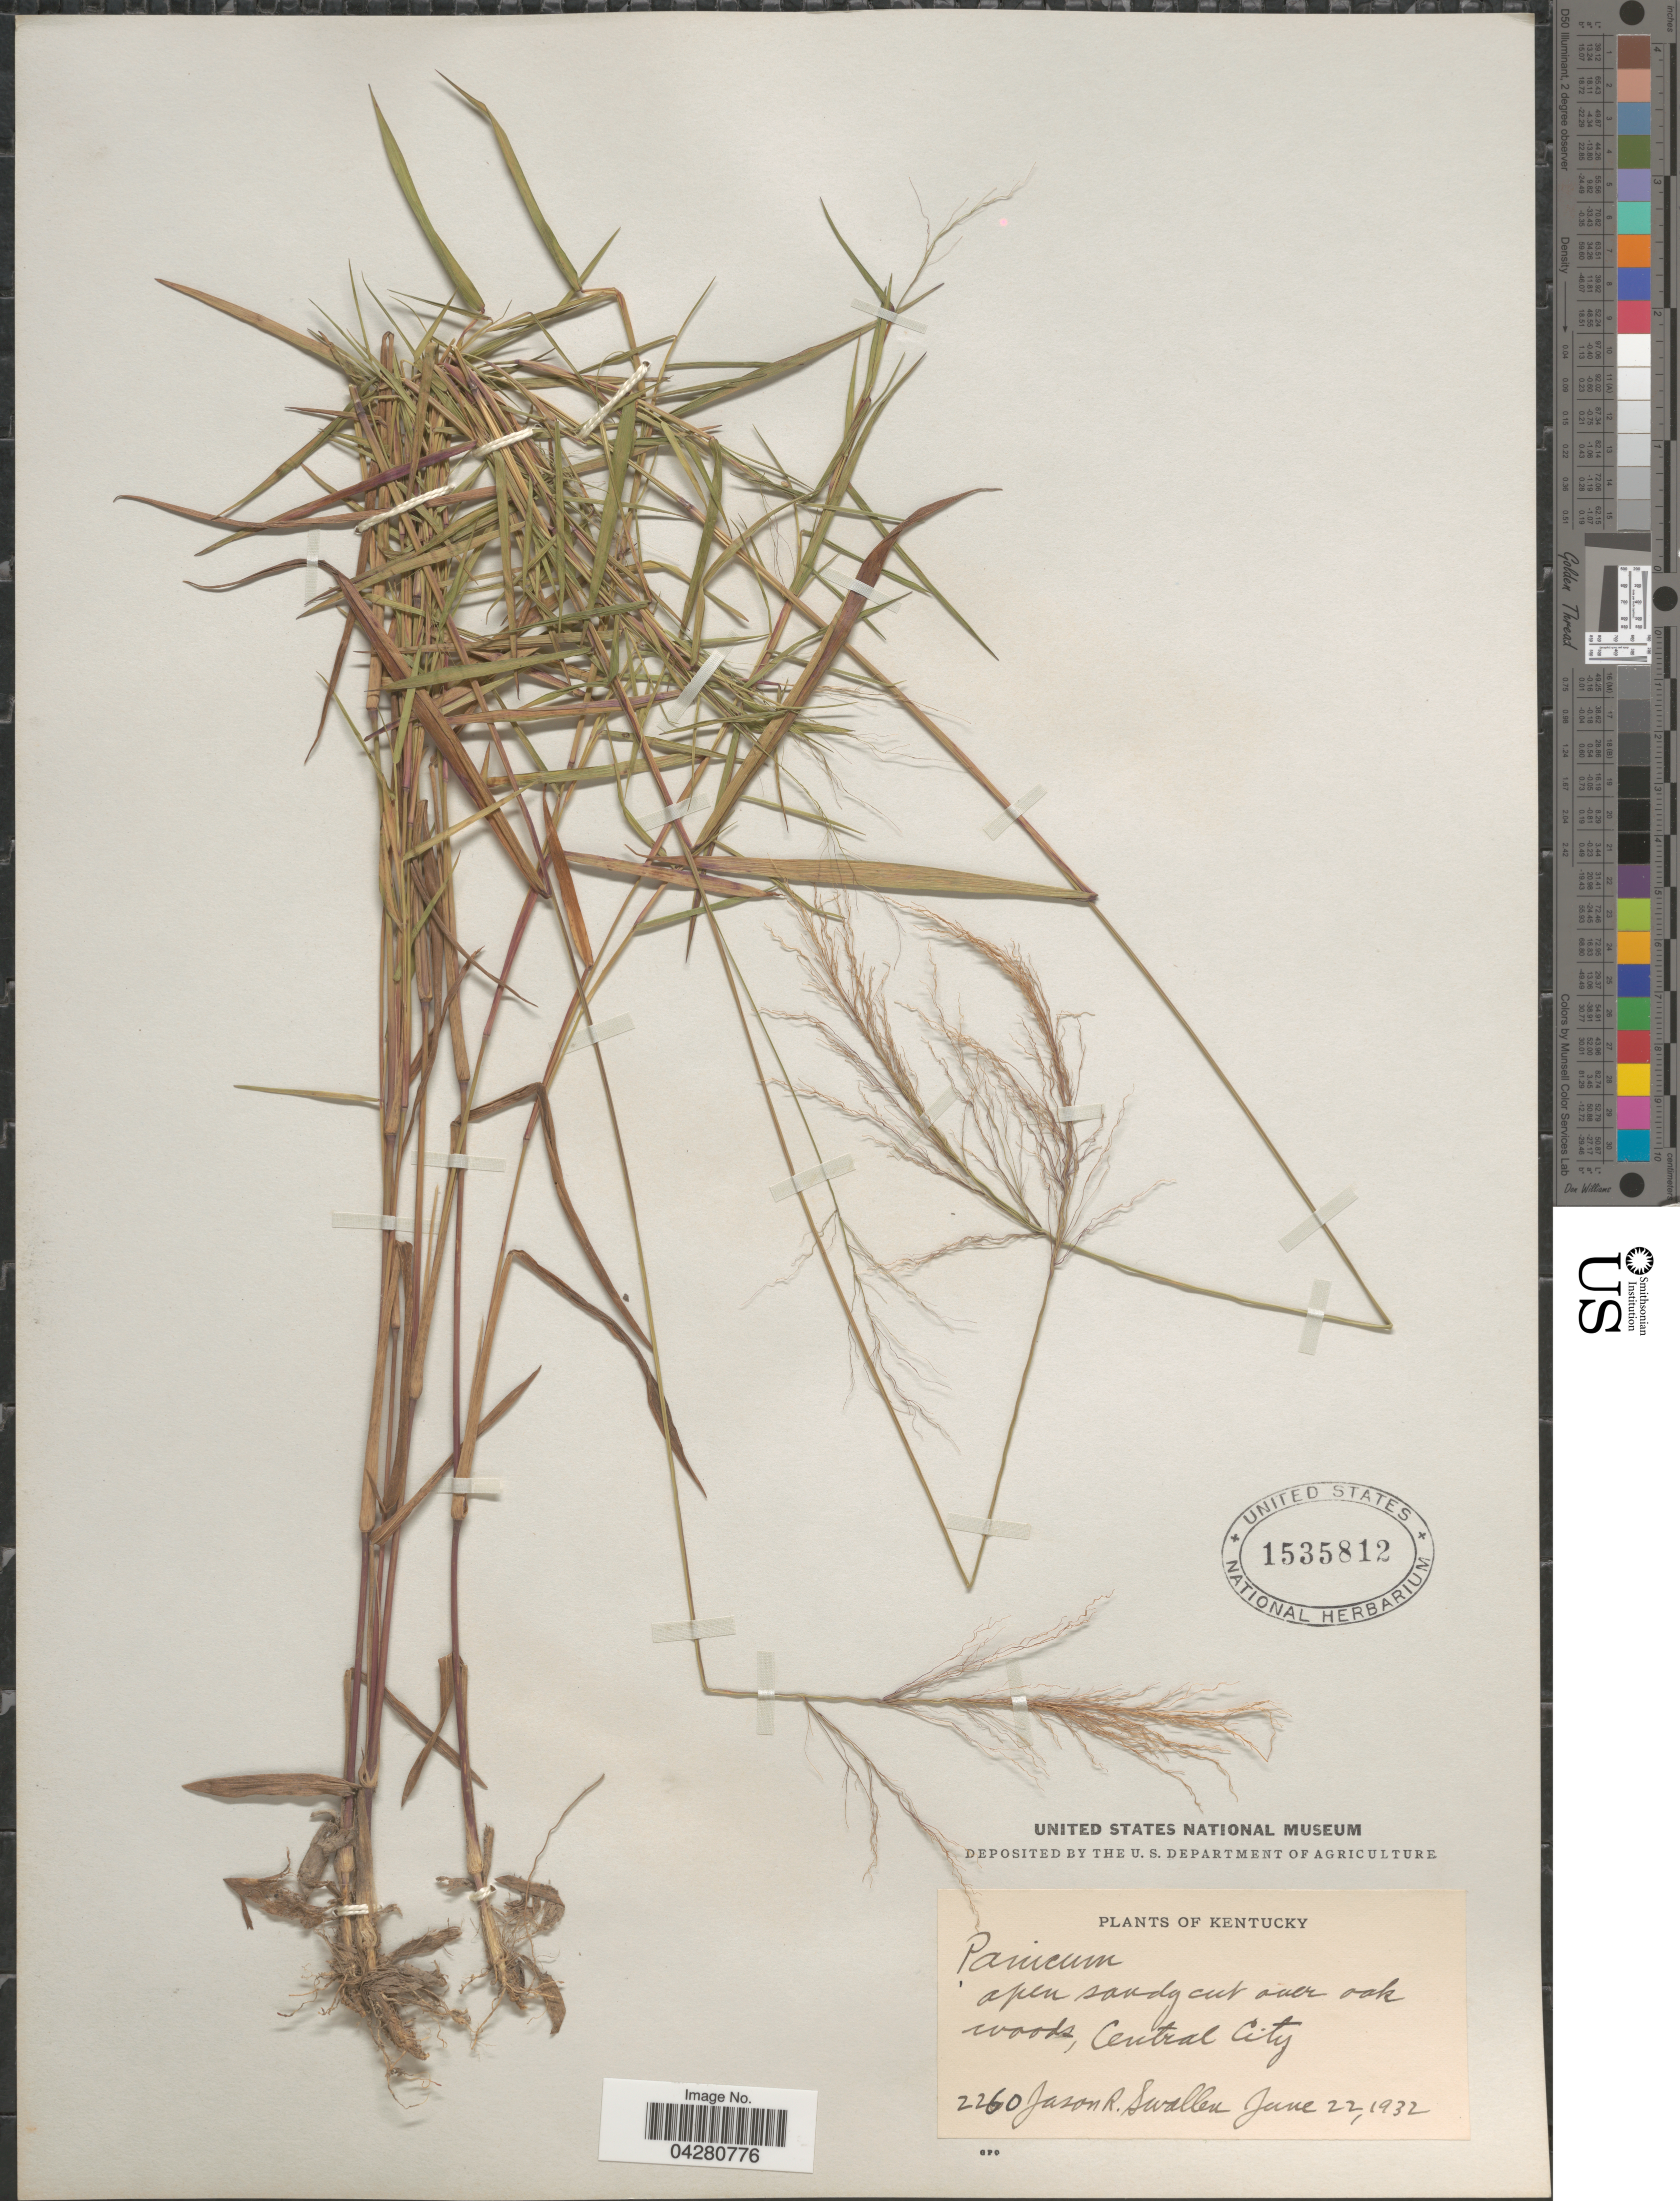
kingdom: Plantae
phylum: Tracheophyta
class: Liliopsida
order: Poales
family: Poaceae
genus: Dichanthelium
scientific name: Dichanthelium dichotomum var. dichotomum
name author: (L.) Gould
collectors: J. R. Swallen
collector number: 2260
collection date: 1932-06-22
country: United States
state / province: Kentucky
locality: Open sandy cut over oak woods, Central City.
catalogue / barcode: US 1535812